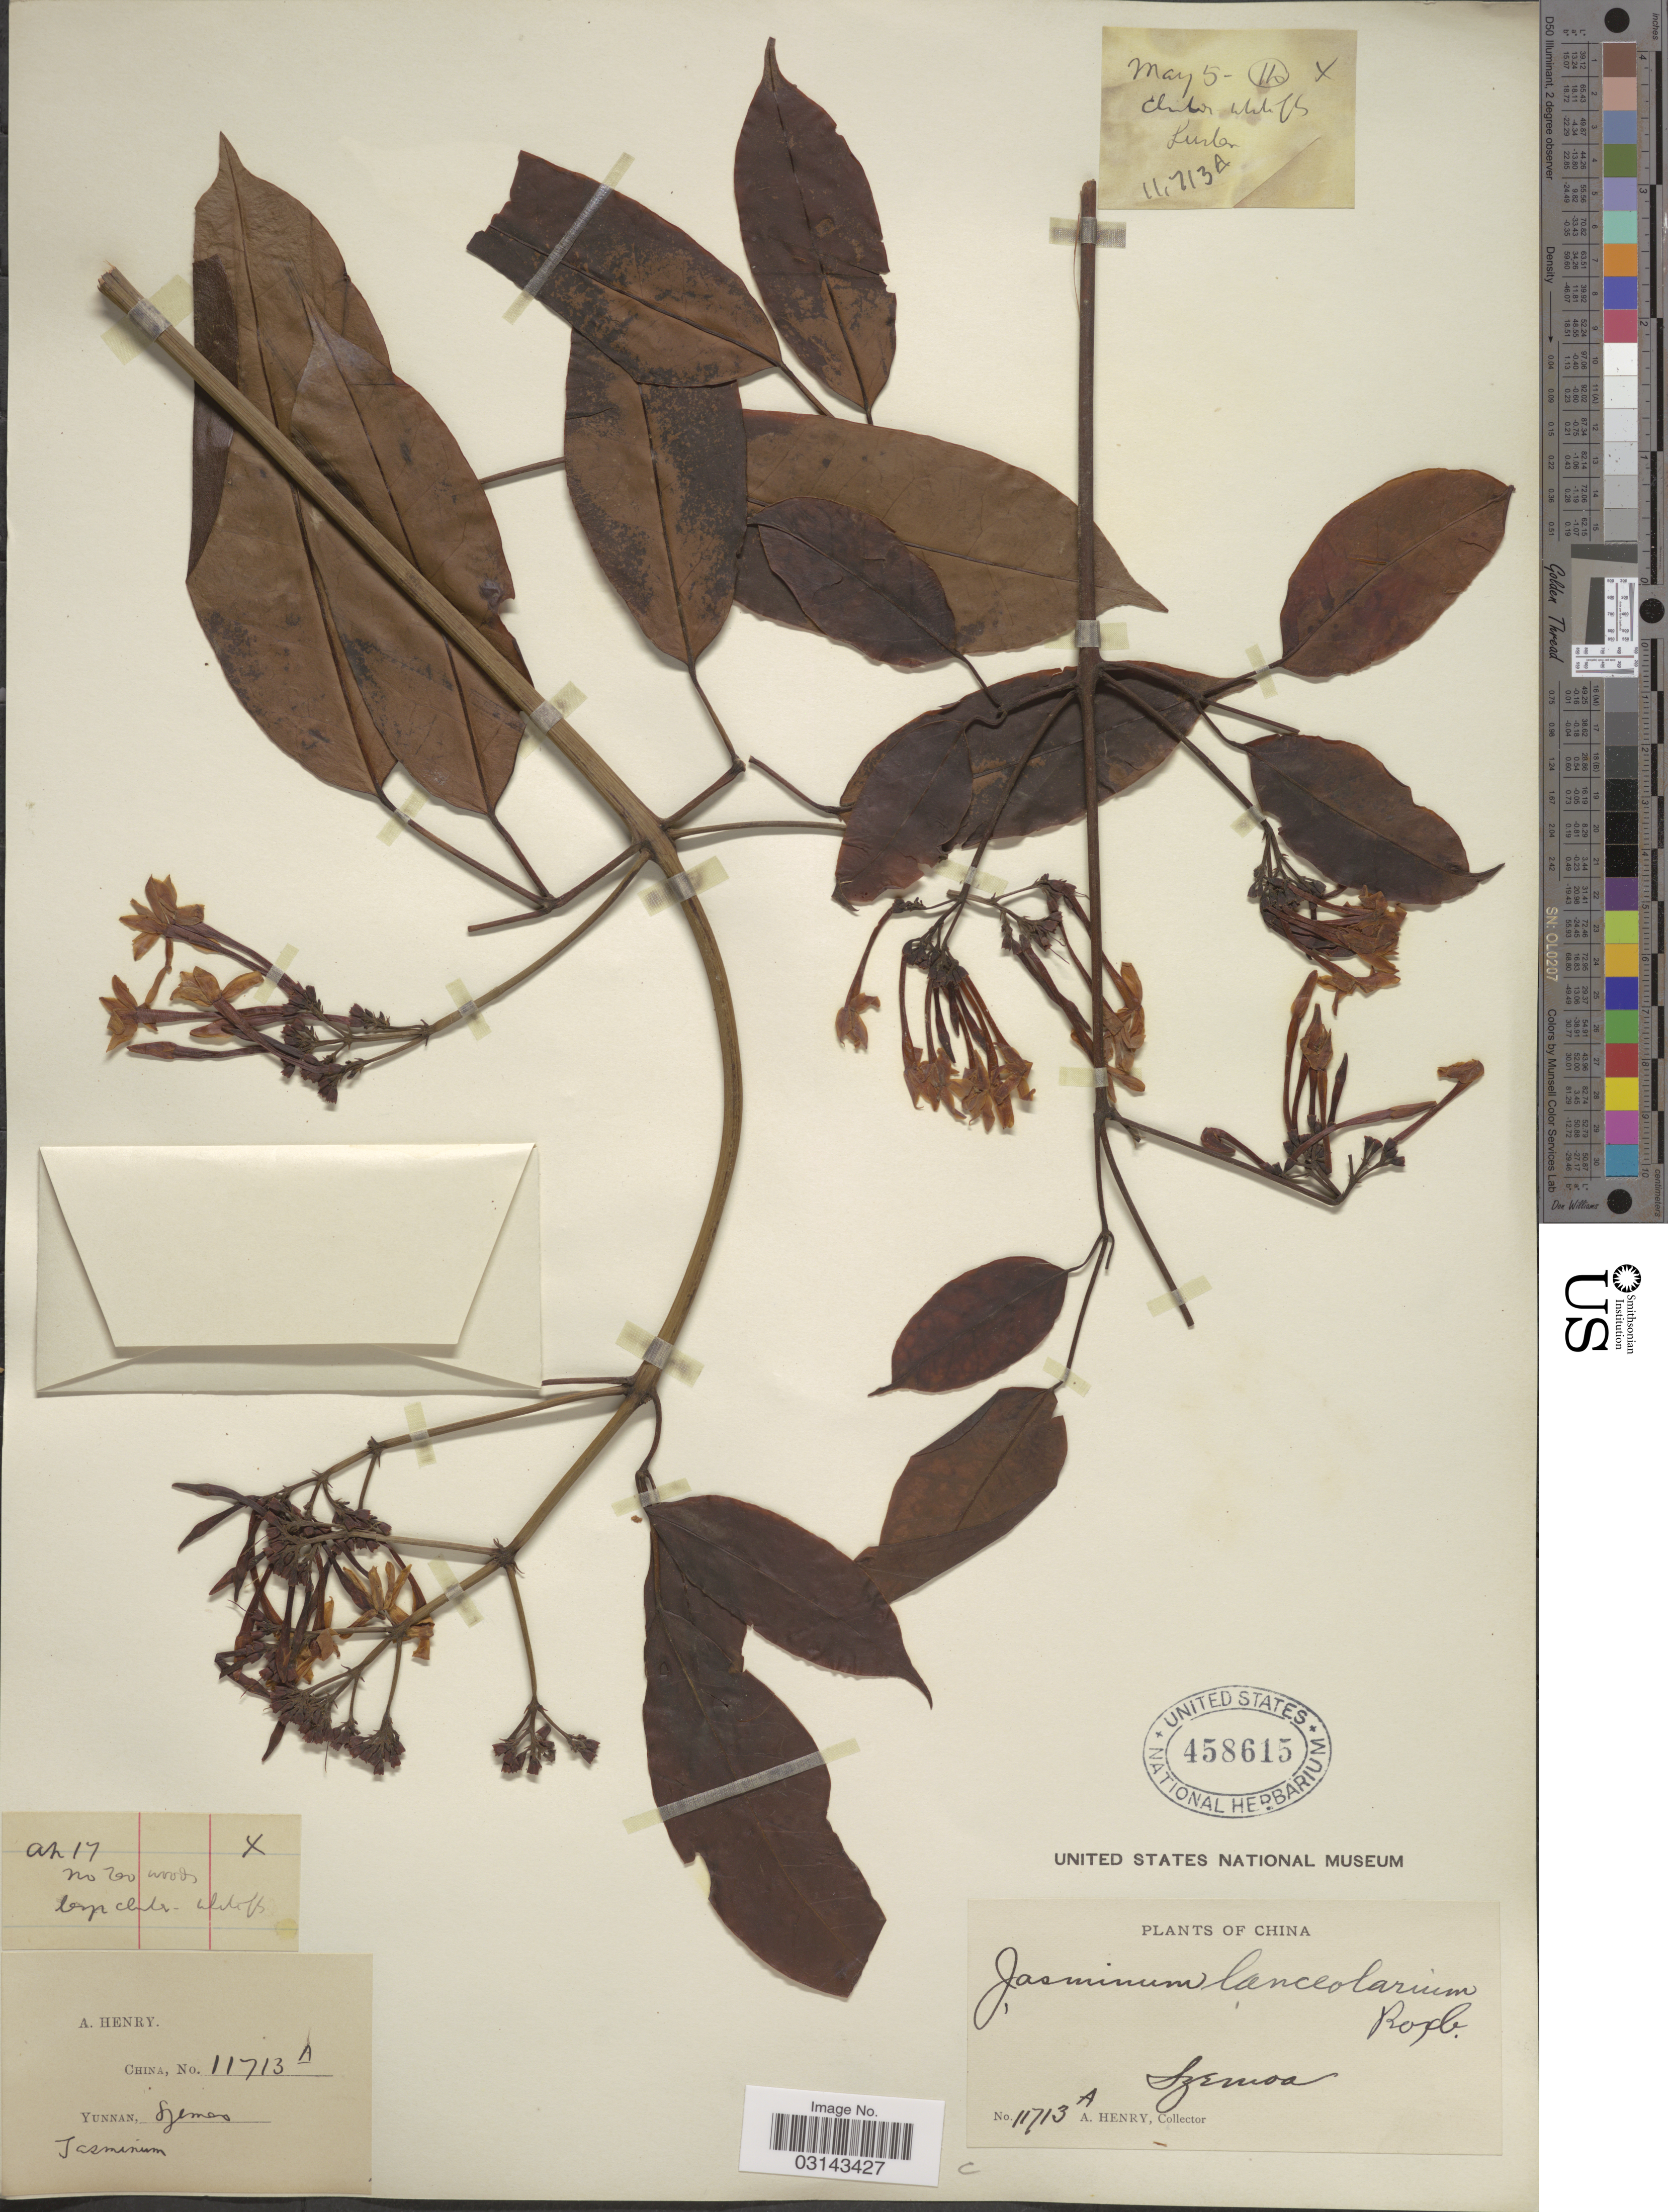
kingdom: Plantae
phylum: Tracheophyta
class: Magnoliopsida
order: Lamiales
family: Oleaceae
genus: Jasminum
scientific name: Jasminum lanceolarium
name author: Roxb.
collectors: A. Henry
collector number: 11713 A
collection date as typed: Transcribed d/m/y: /4/17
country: China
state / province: Yunnan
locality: Szemoa. Apr 17 - No Teo woods; 5 May - Lurlen. Ho.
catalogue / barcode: US 458615